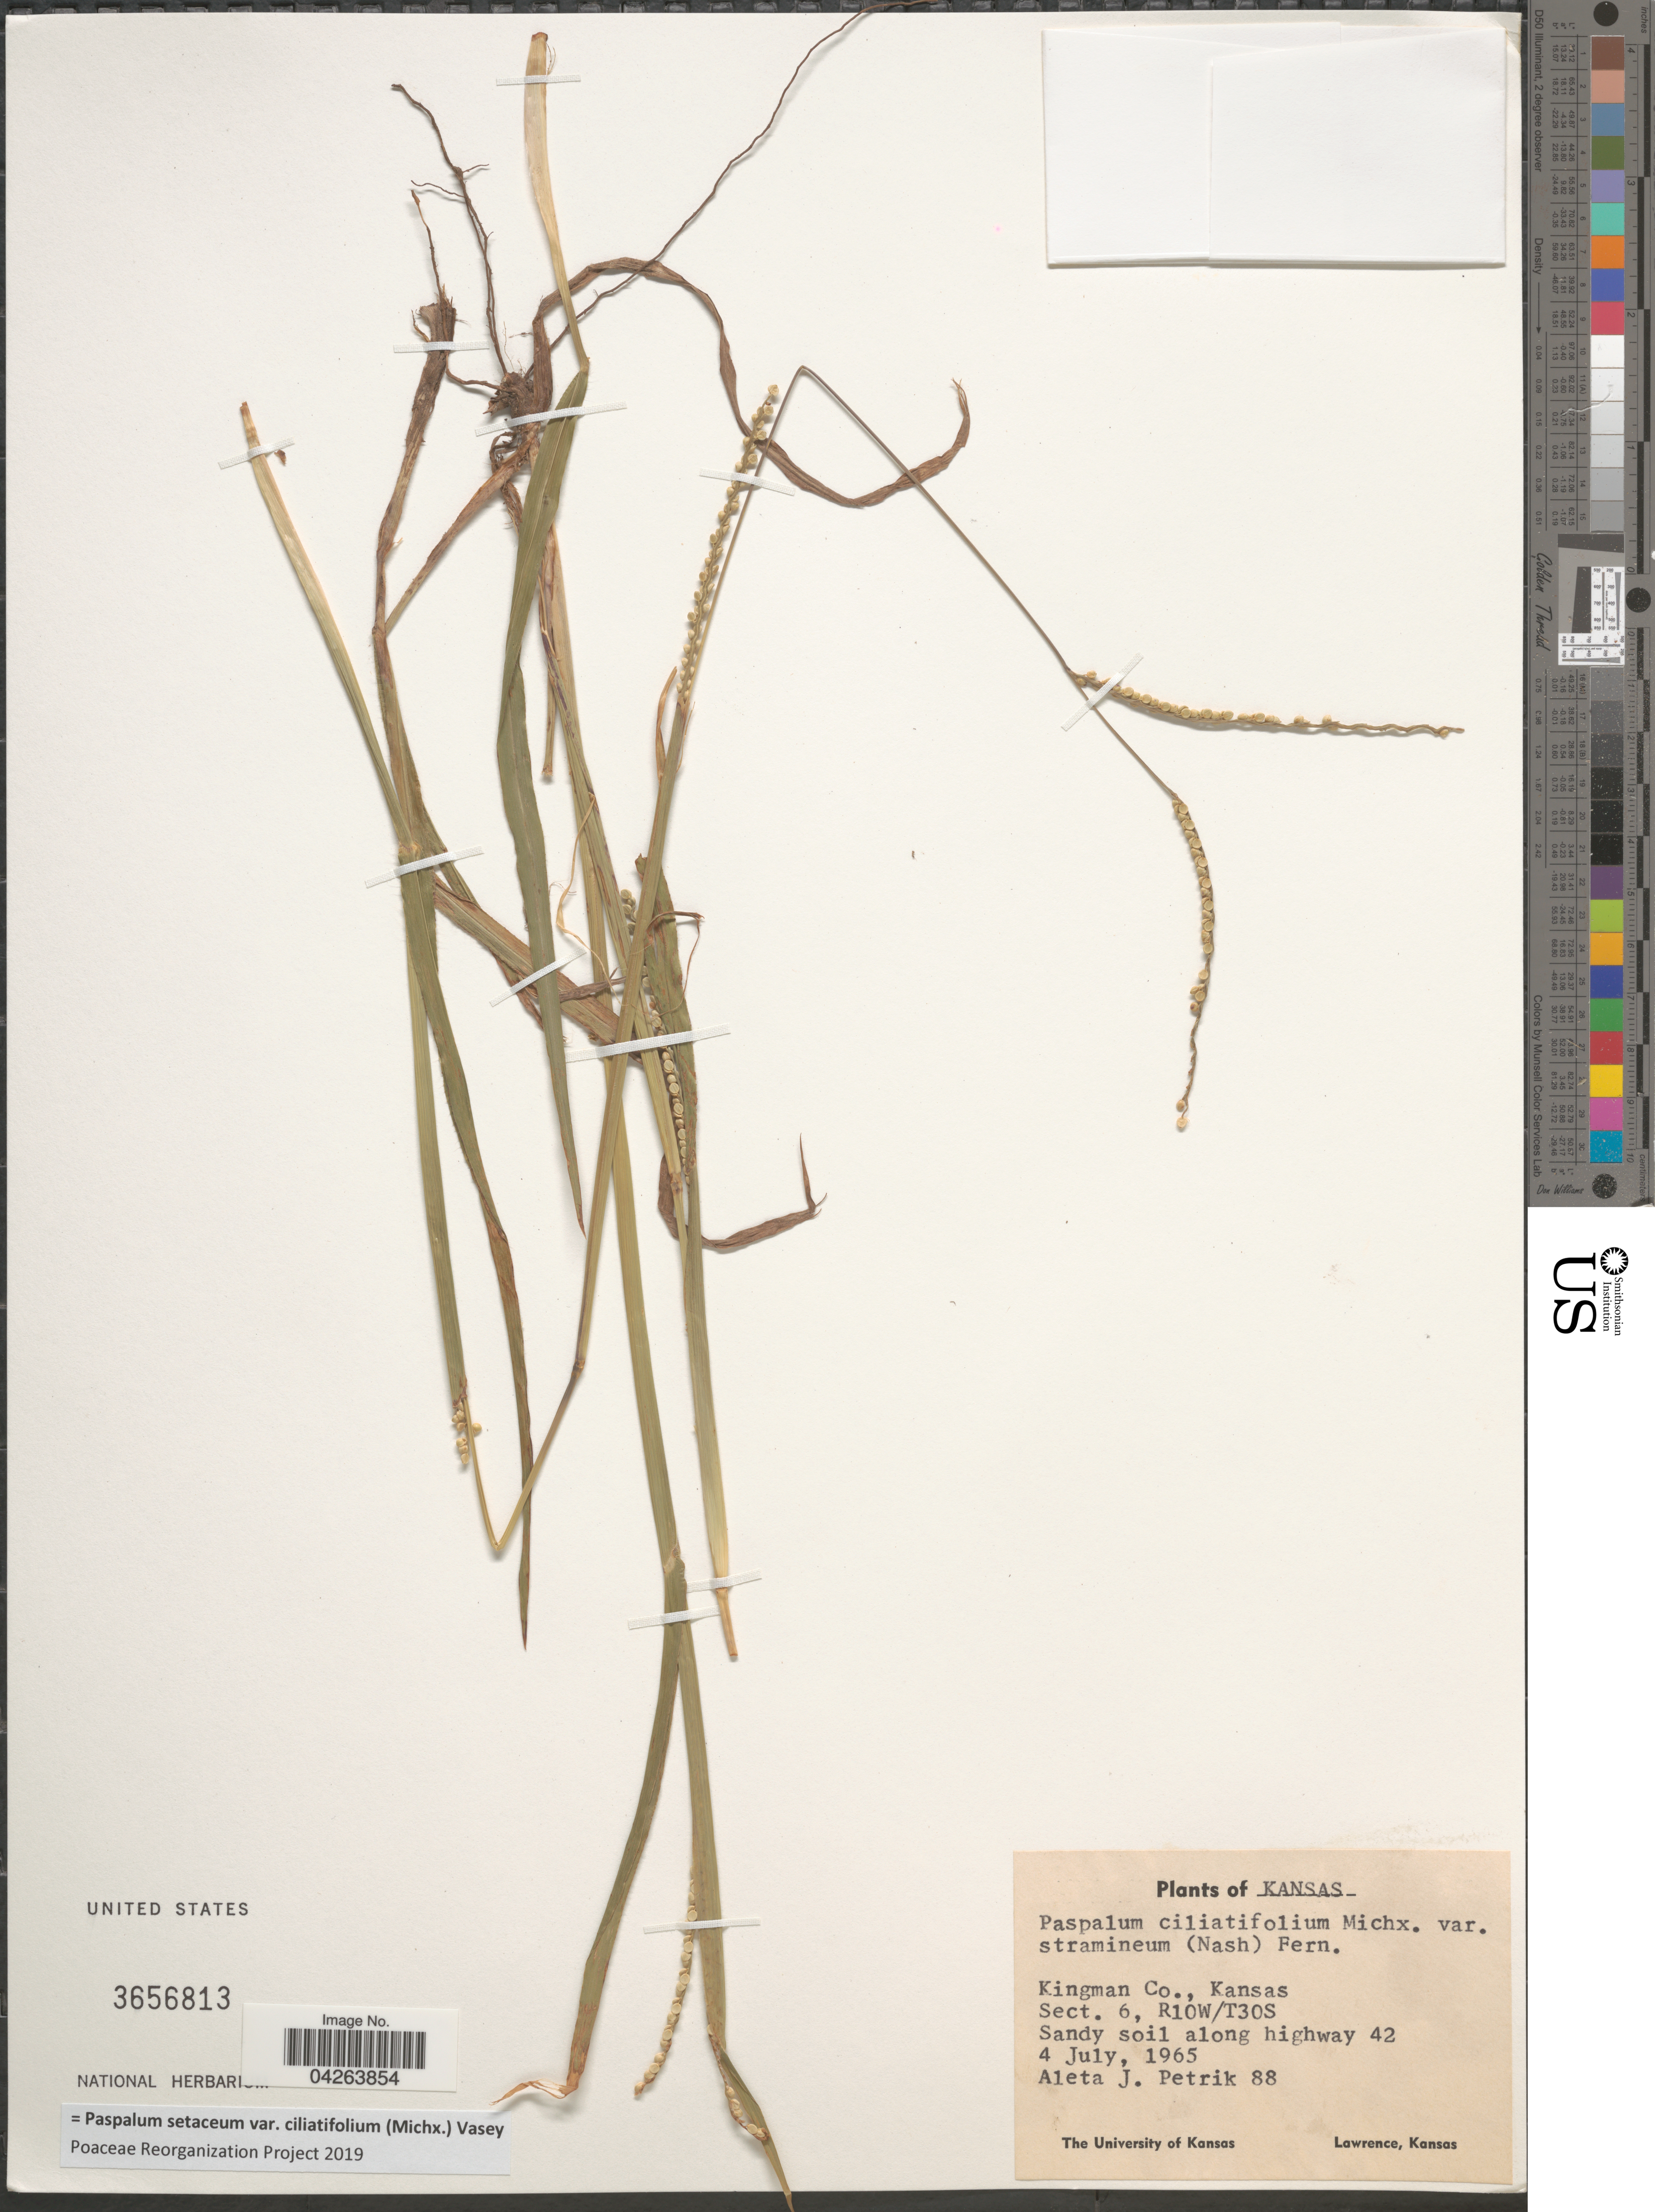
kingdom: Plantae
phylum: Tracheophyta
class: Liliopsida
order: Poales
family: Poaceae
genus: Paspalum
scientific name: Paspalum setaceum var. ciliatifolium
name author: (Michx.) Vasey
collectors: A. Petrik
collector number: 88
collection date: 1965-07-04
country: United States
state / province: Kansas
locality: Kingman Co., Sect. 6, R10W/T30S. Sandy soil along highway 42.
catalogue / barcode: US 3656813